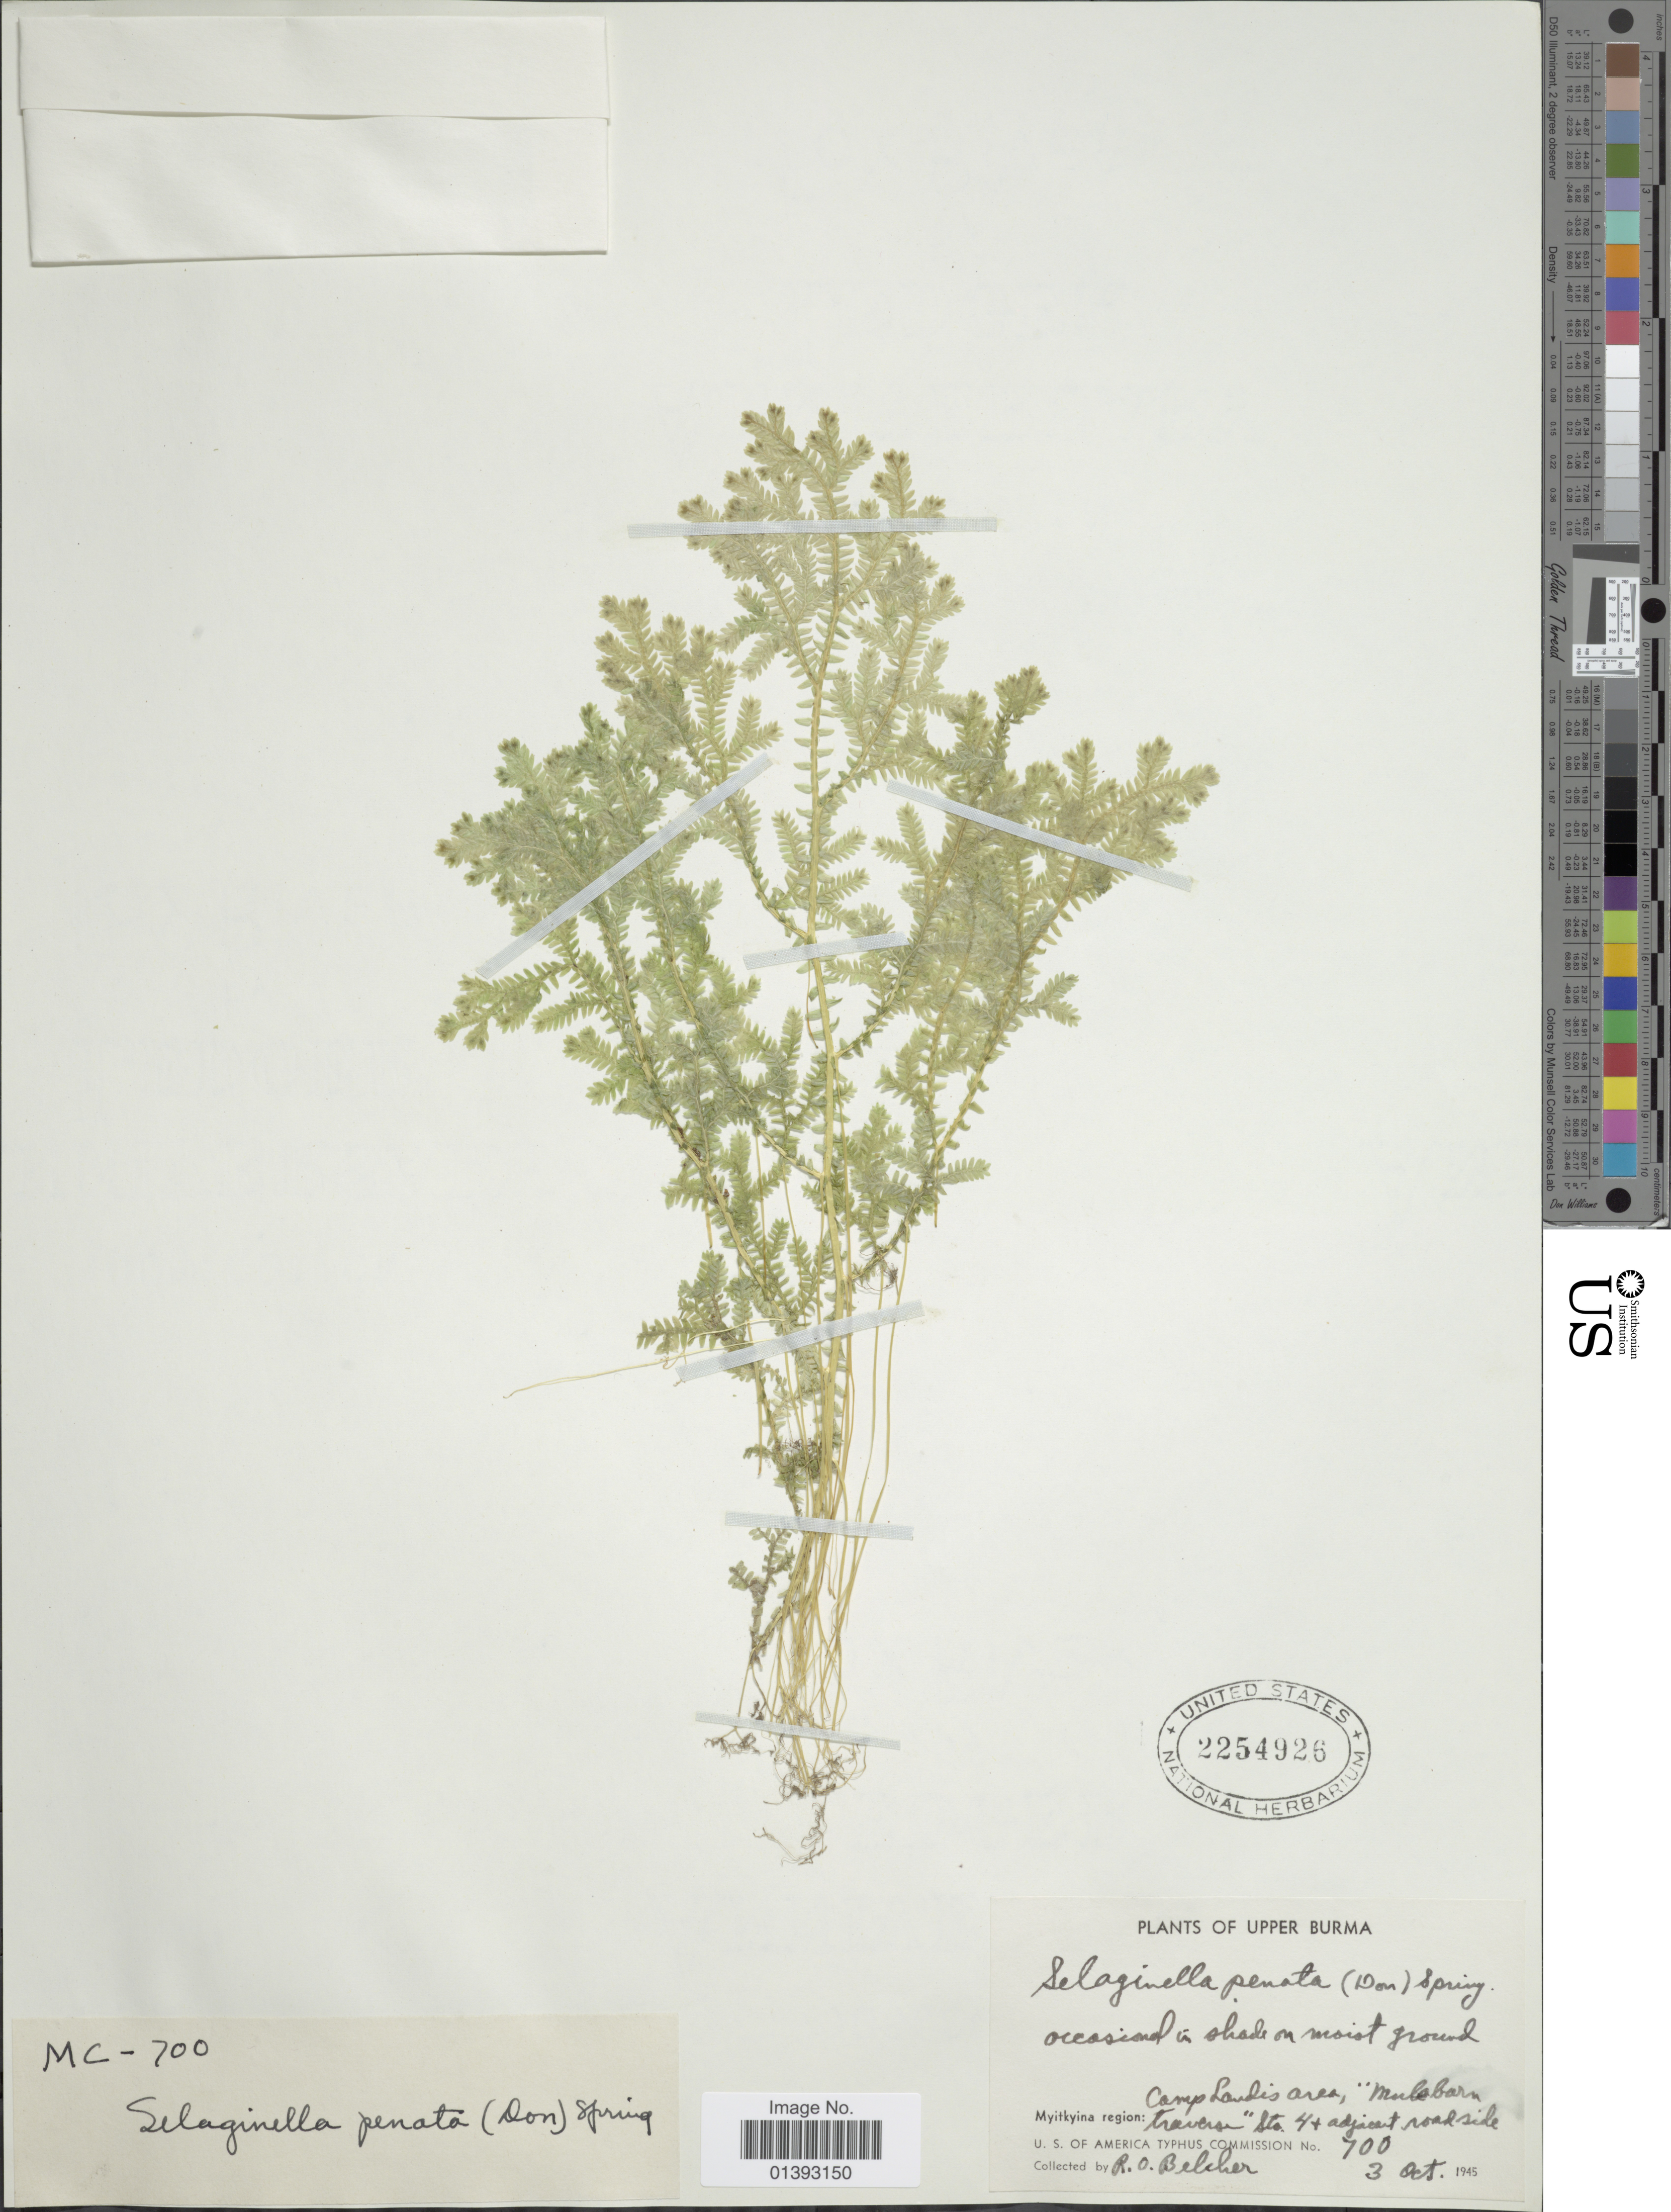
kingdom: Plantae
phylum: Tracheophyta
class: Lycopodiopsida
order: Selaginellales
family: Selaginellaceae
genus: Selaginella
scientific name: Selaginella pennata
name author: (D. Don) Spring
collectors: R. Belcher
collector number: MC-700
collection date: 1945-10-03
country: Myanmar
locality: Upper Burma, occasional in shade on moist ground, Camp Landis Area Mulabara Tr [illegible text] 4+ adjacent roadside, Myitkyina region [interpreted]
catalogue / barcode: US 2254926